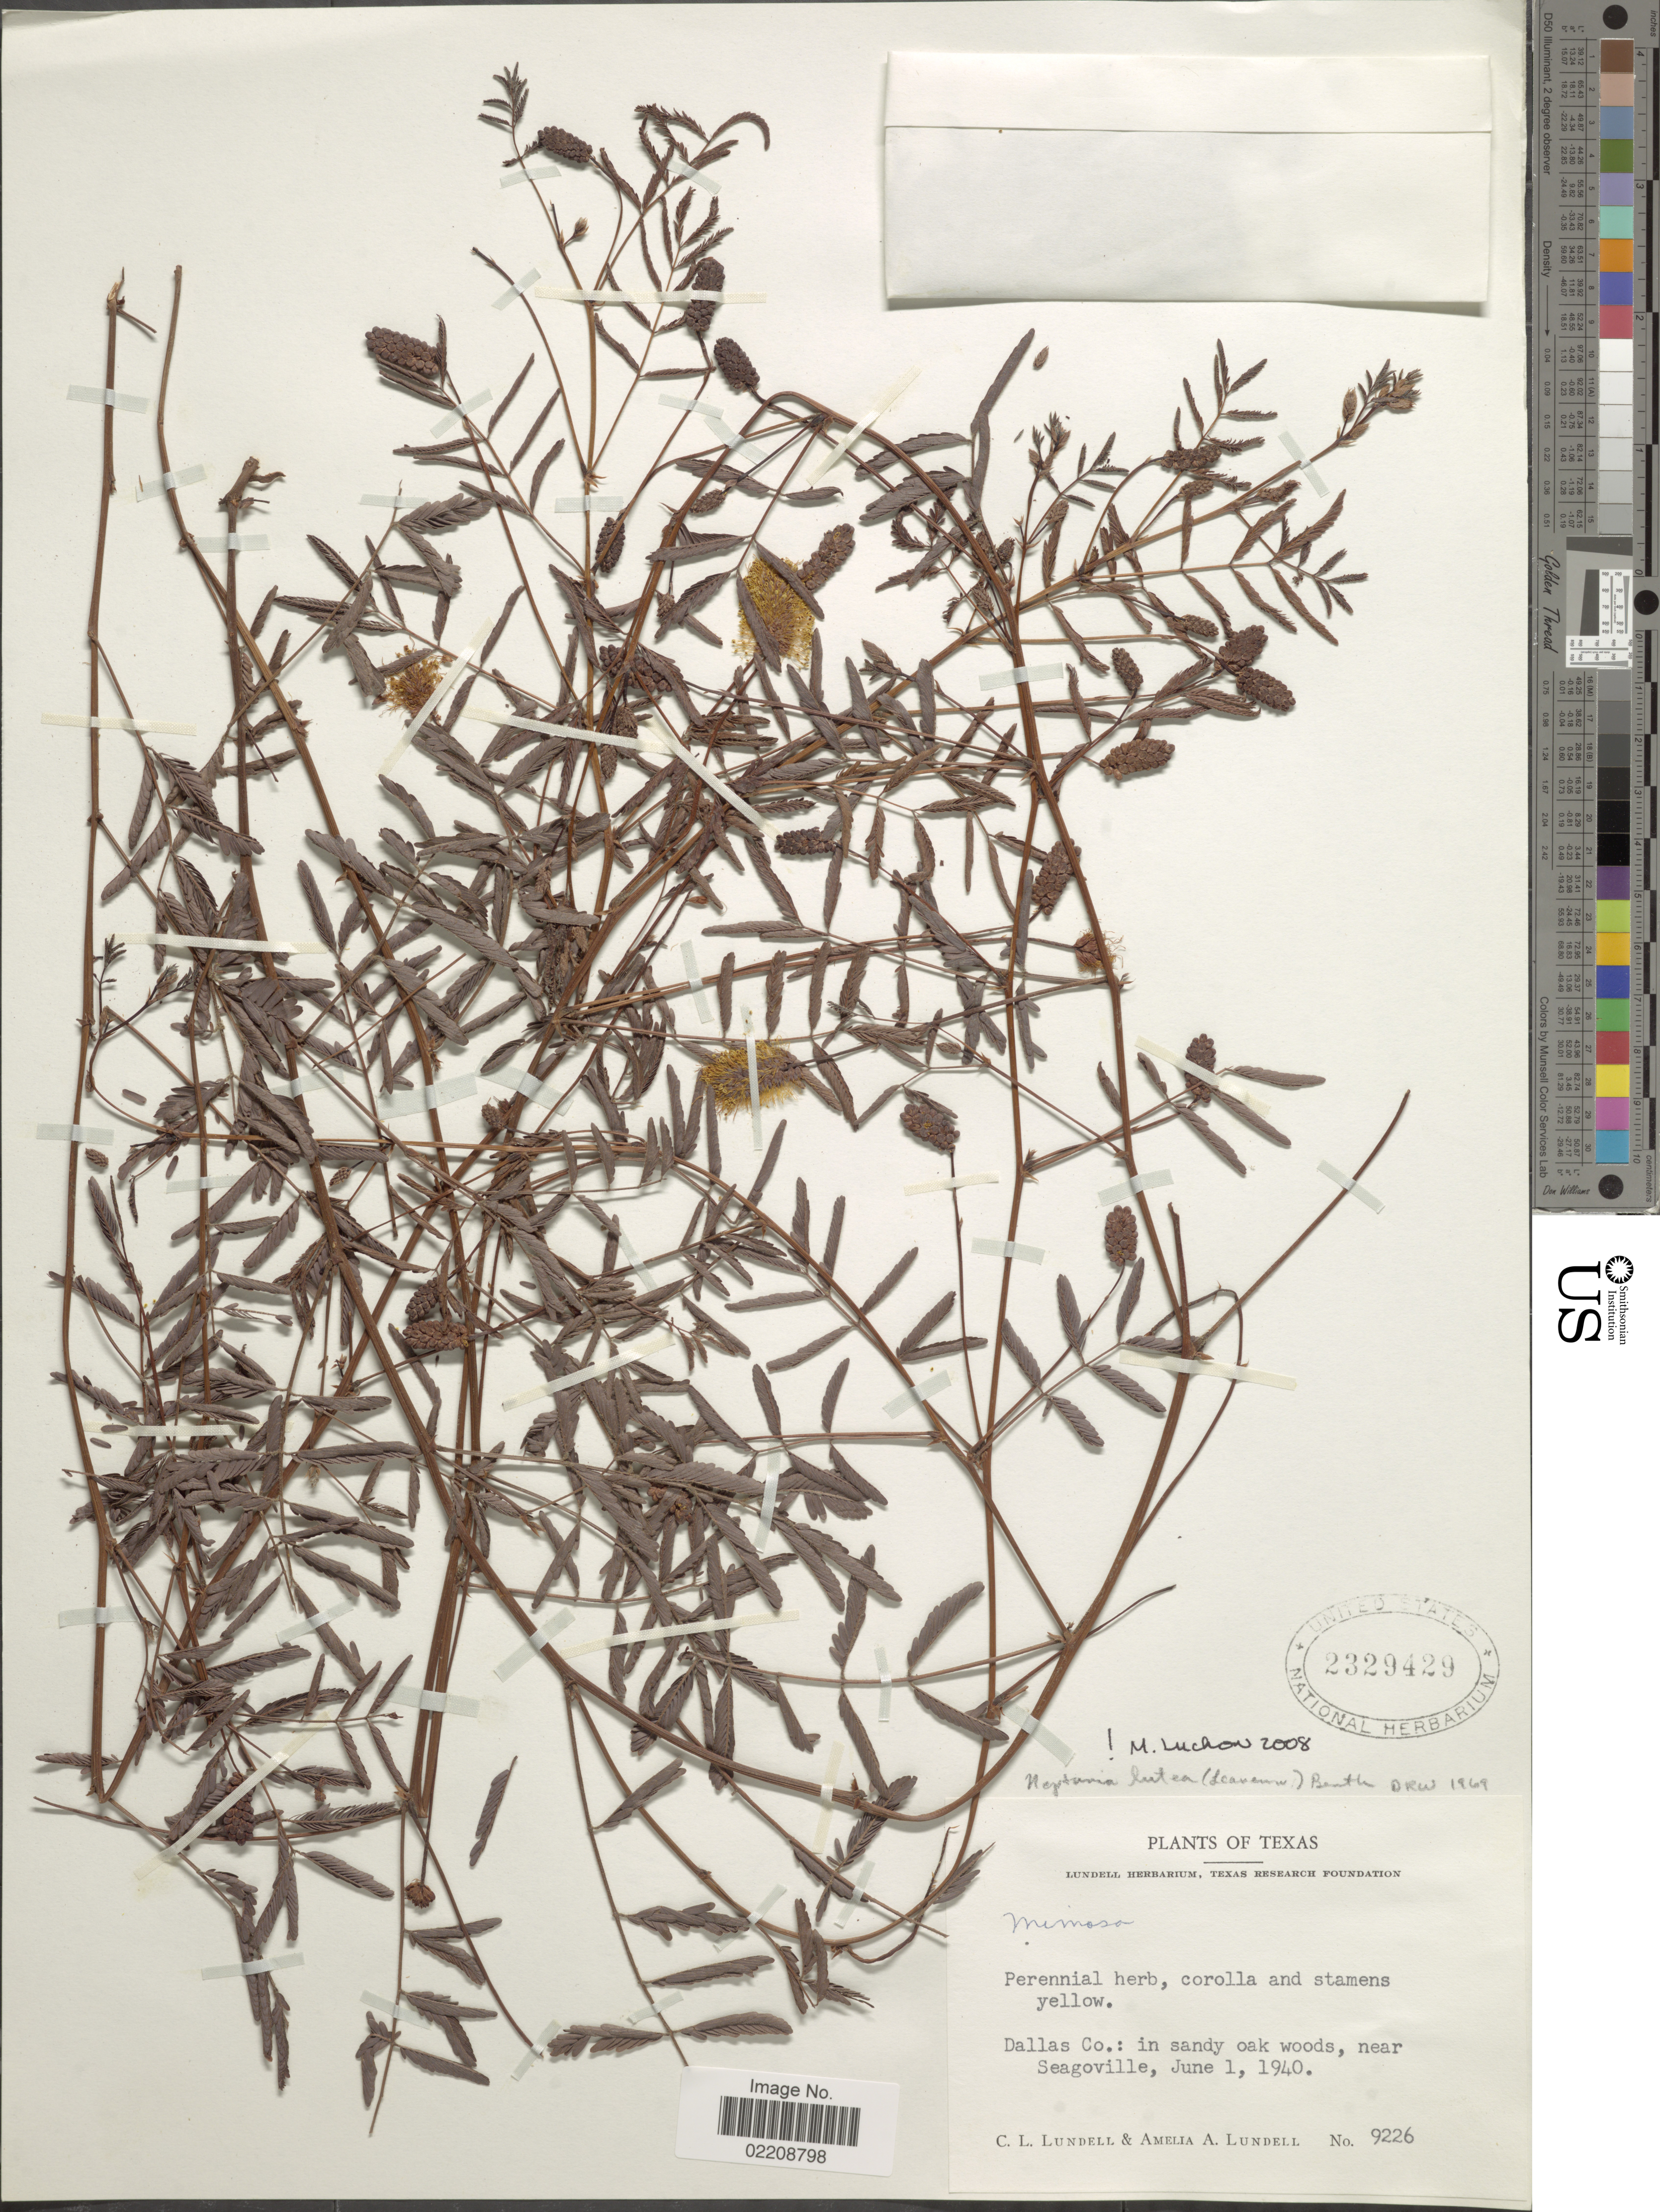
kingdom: Plantae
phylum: Tracheophyta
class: Magnoliopsida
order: Fabales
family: Fabaceae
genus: Neptunia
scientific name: Neptunia lutea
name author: (Leavenw.) Benth.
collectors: C. L. Lundell & A. A. Lundell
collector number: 9226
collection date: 1940-06-01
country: United States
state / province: Texas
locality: Dallas Co., near Seagoville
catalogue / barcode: US 2329429